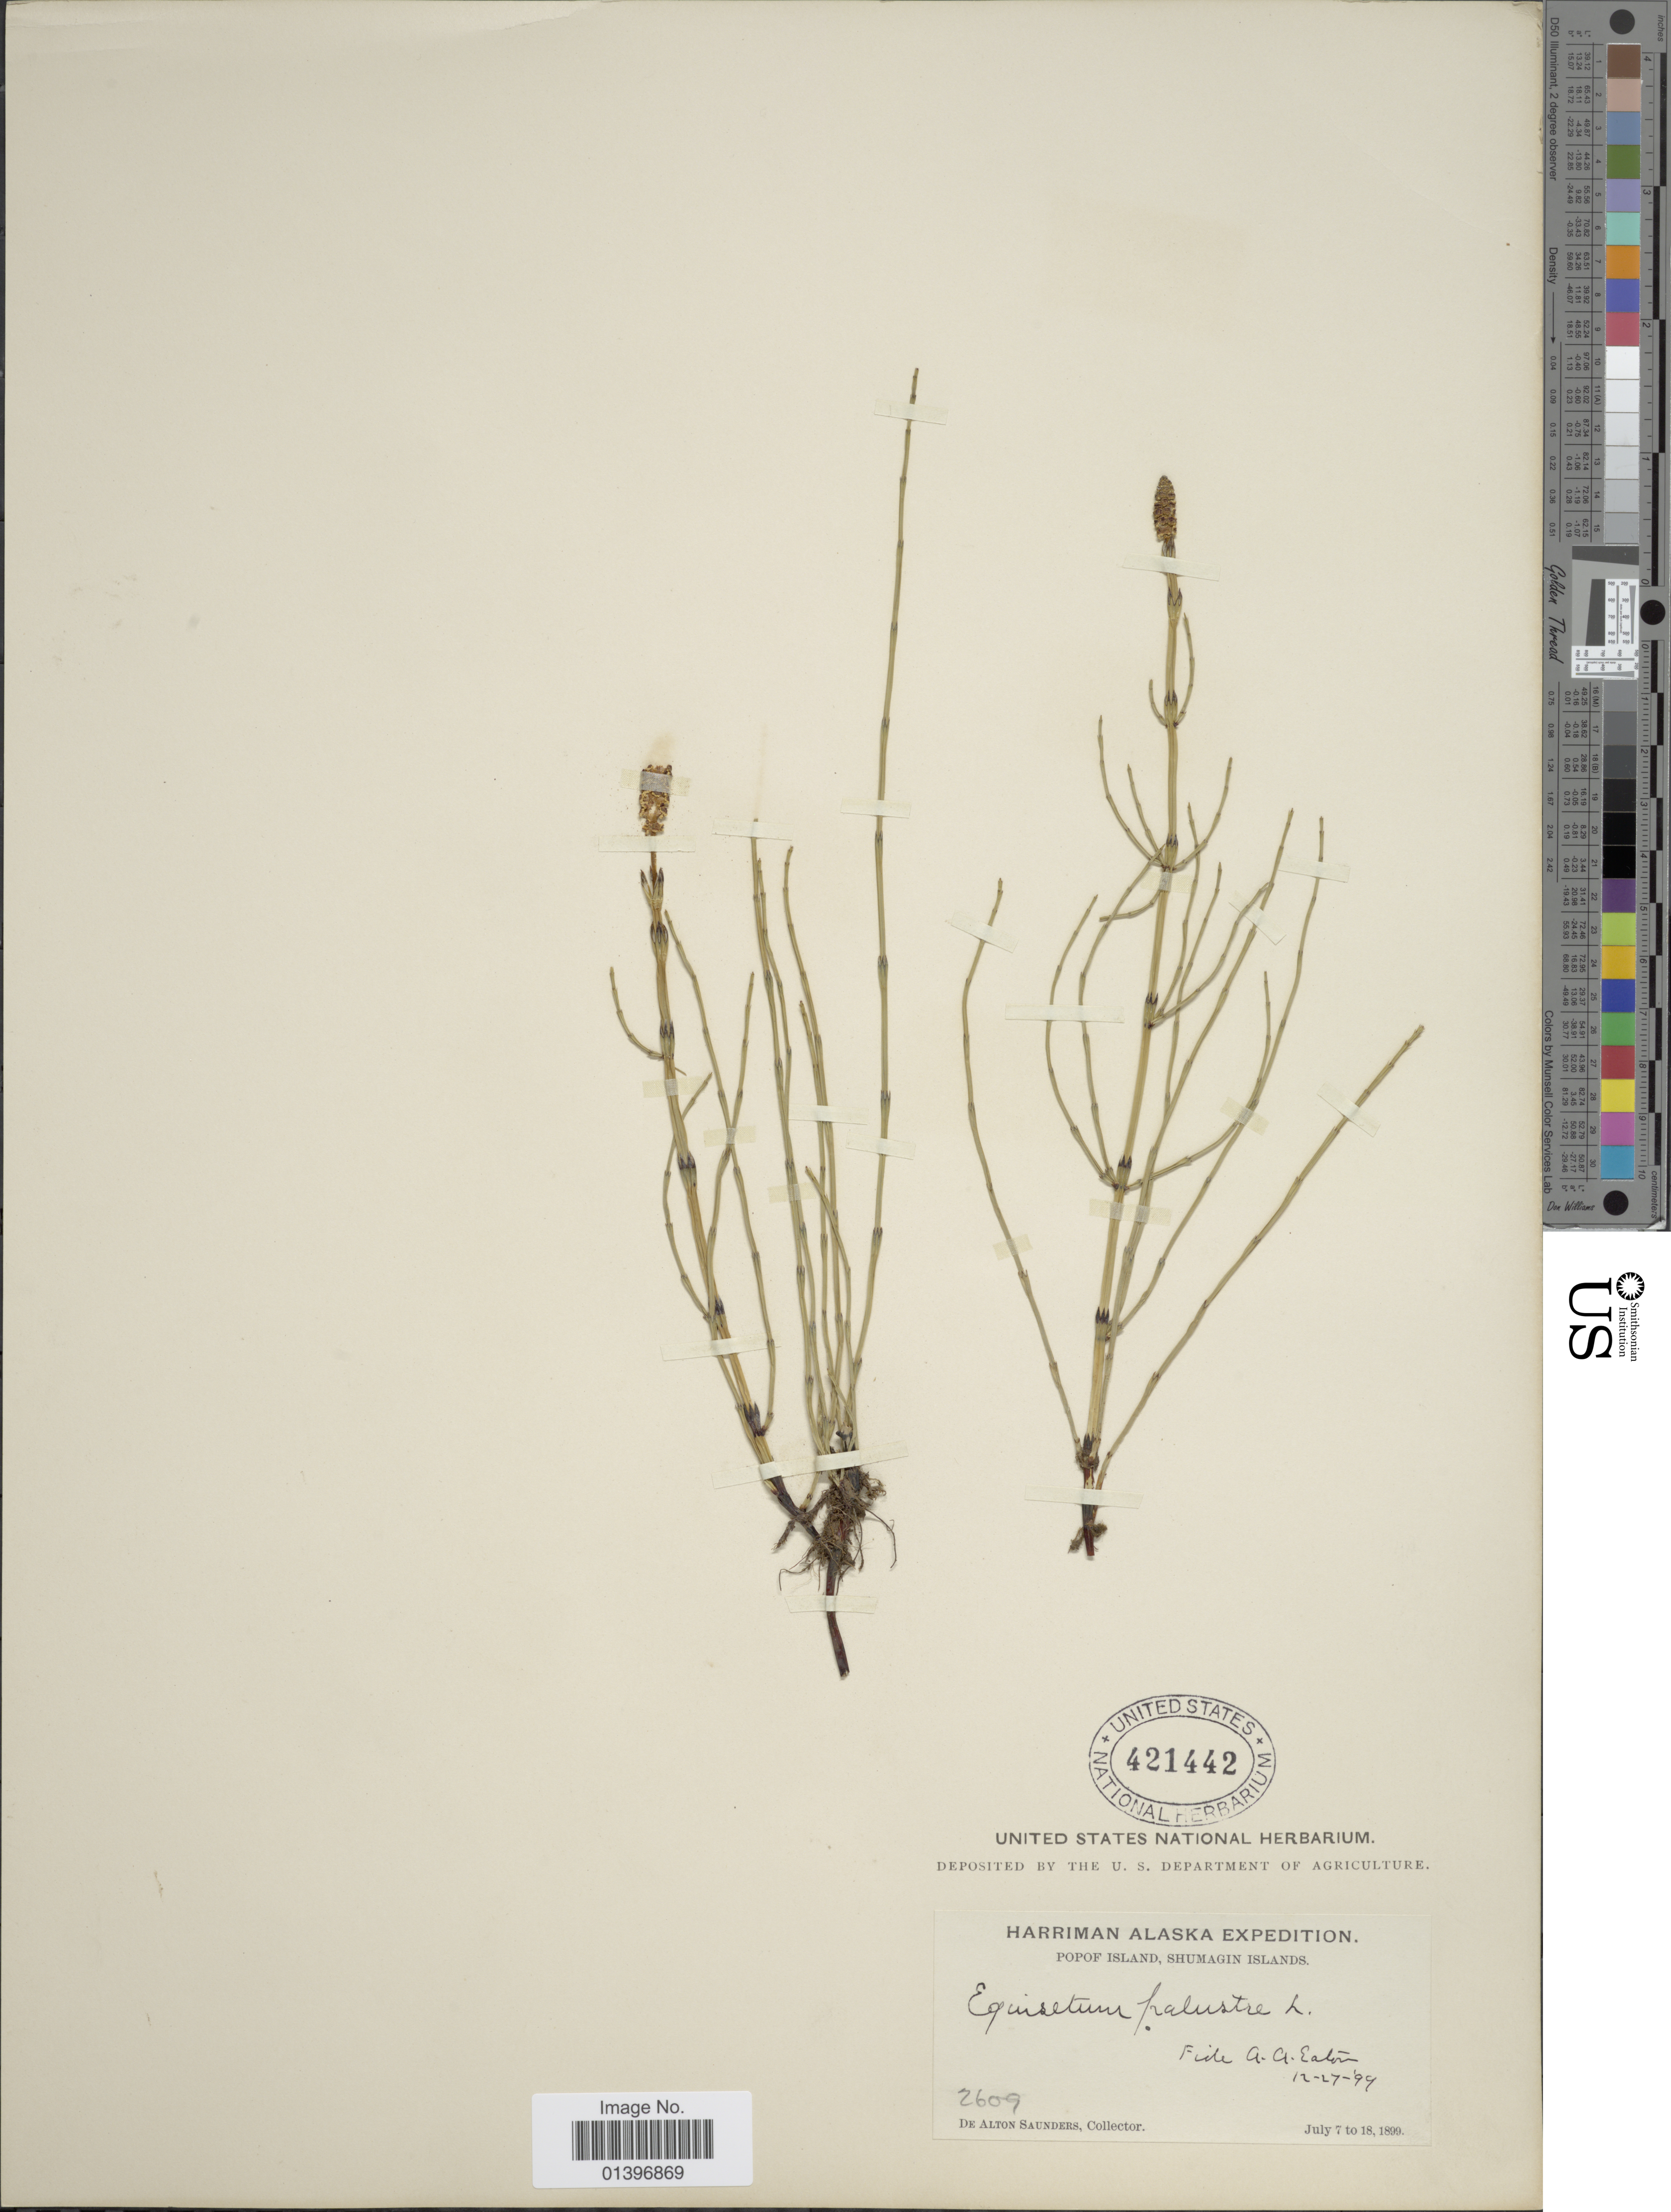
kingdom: Plantae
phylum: Tracheophyta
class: Polypodiopsida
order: Equisetales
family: Equisetaceae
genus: Equisetum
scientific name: Equisetum palustre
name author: L.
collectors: D. A. Saunders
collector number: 2609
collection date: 1899-07-07/1899-07-18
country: United States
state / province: Alaska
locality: Popof Island, Shumagin Islands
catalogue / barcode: US 421442